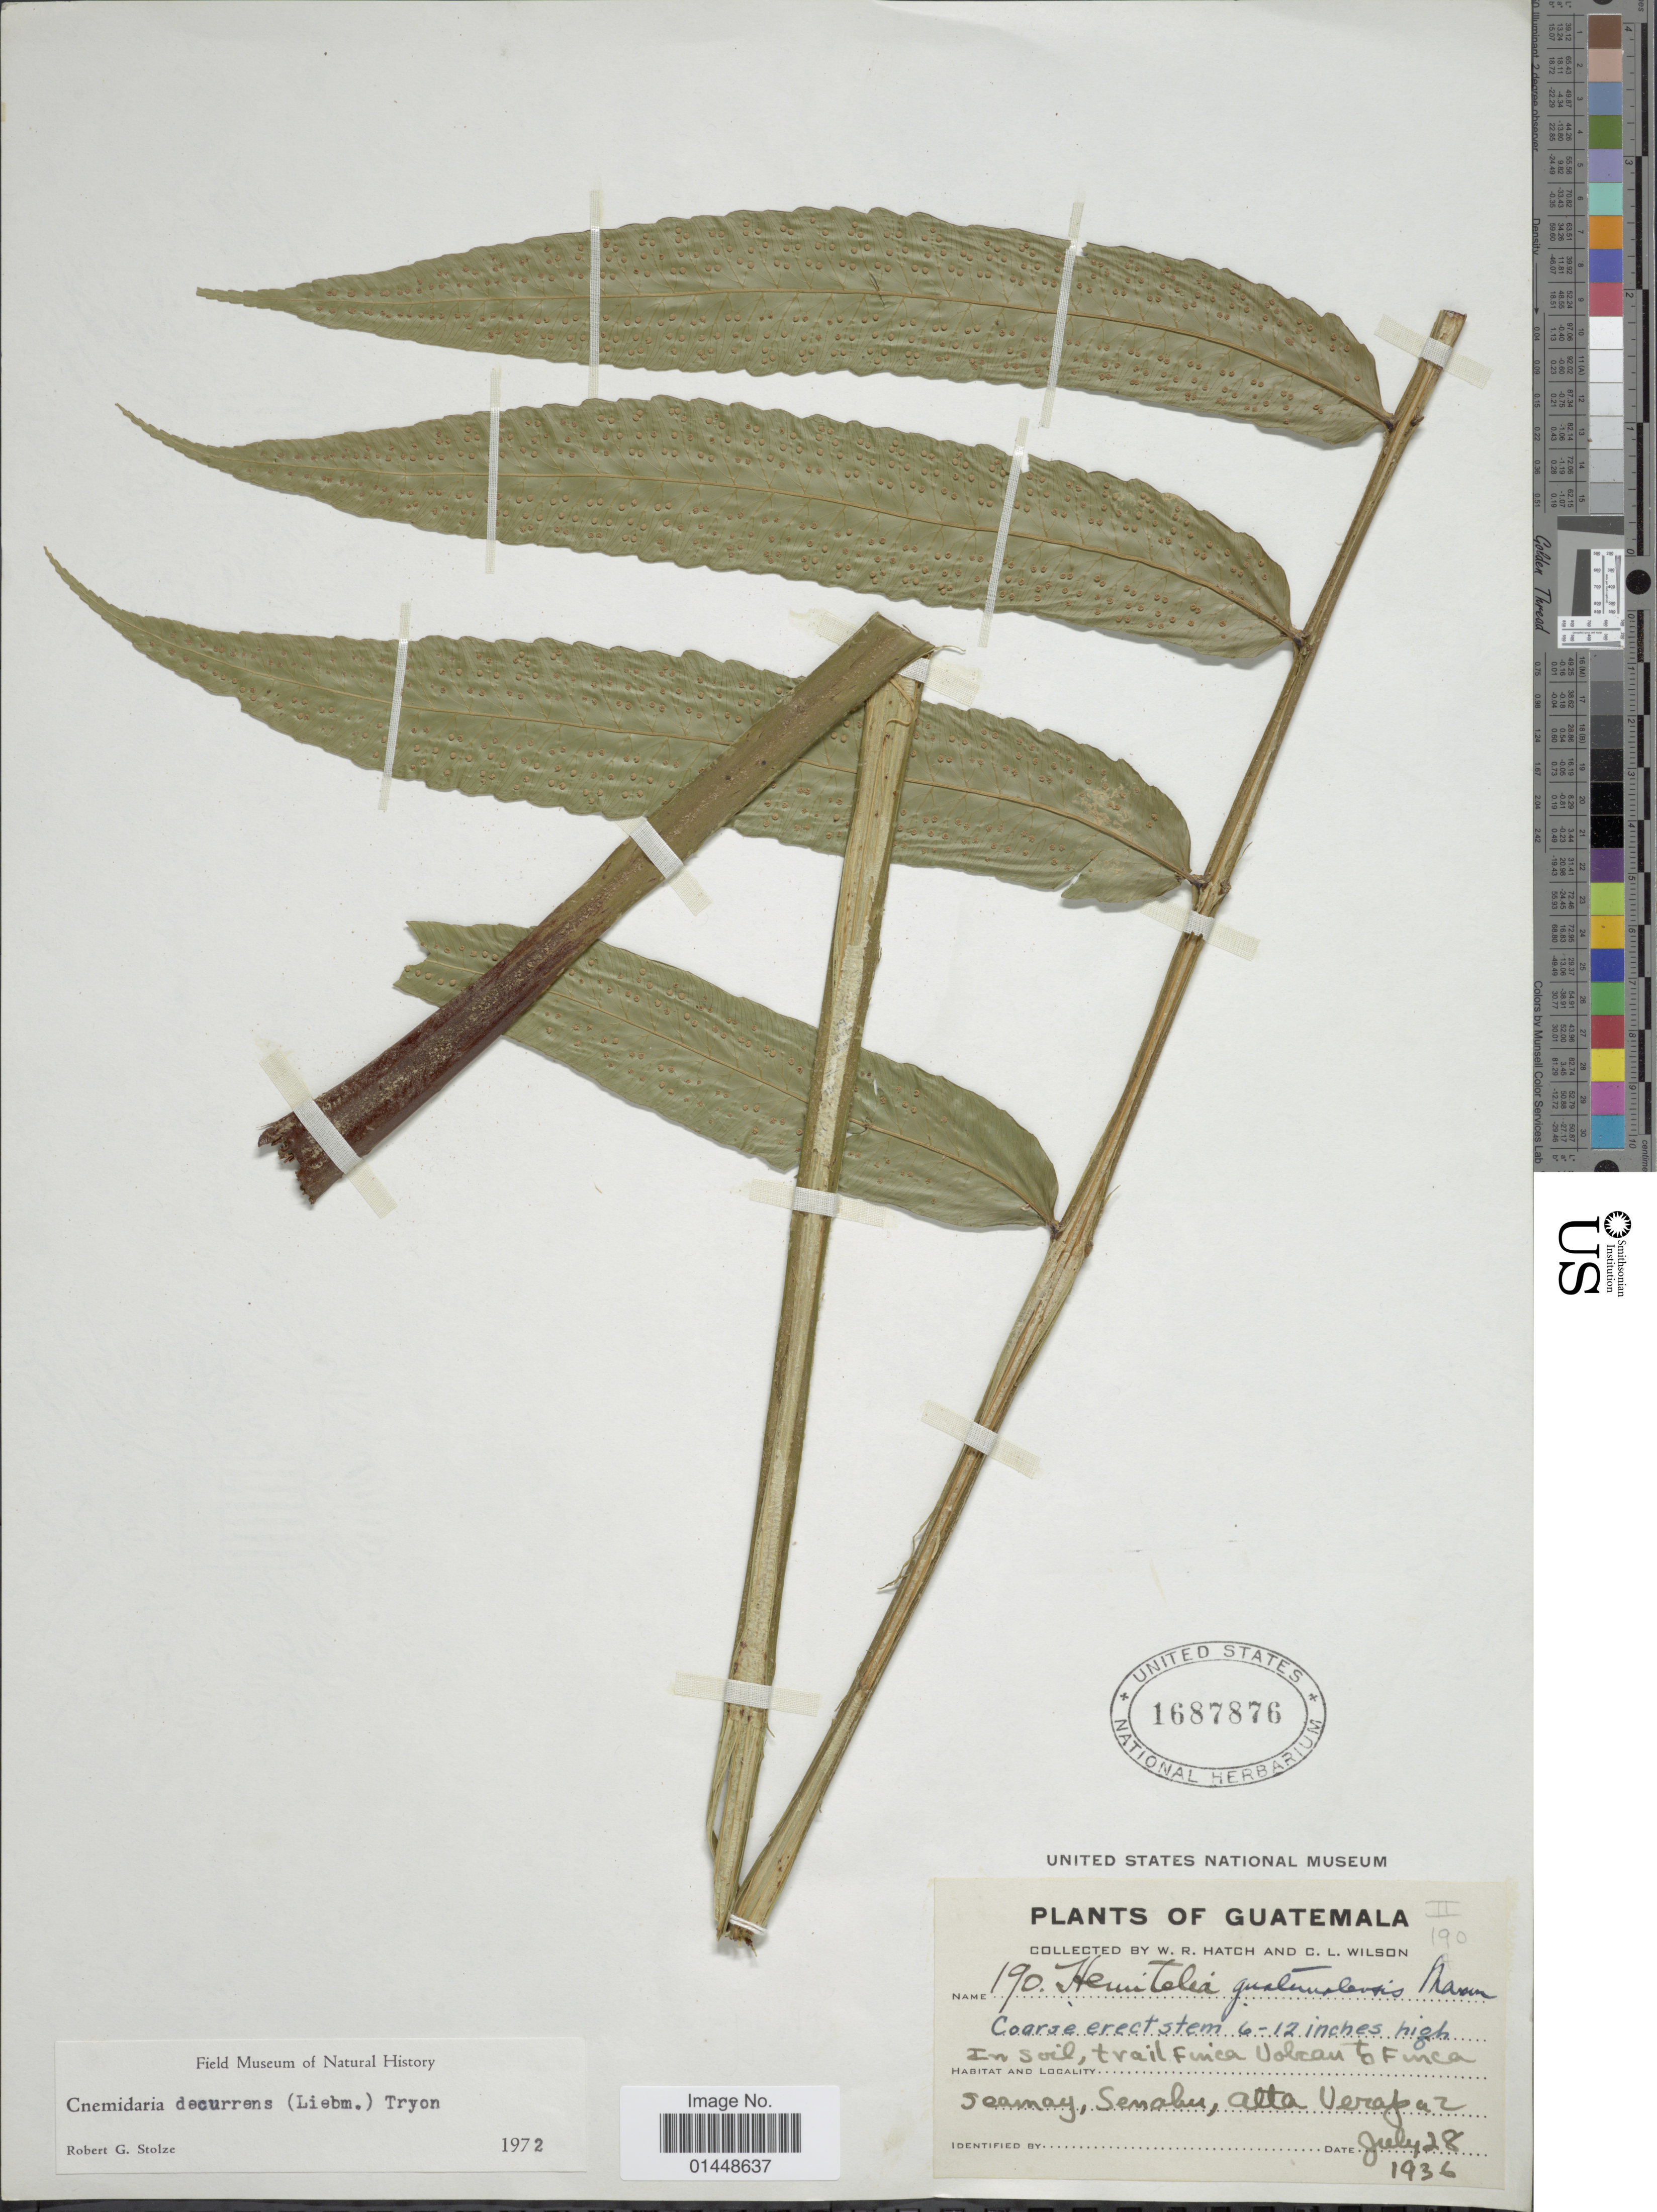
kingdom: Plantae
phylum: Tracheophyta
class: Polypodiopsida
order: Cyatheales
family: Cyatheaceae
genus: Cyathea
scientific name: Cyathea decurrens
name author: (Hook.) Copel.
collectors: W. Hatch & C. L. Wilson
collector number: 190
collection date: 1936-07-28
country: Guatemala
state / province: Alta Verapaz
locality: Trail Finca Volcan to Finca, Seamay Senahu, Alta Verapaz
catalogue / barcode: US 1687876